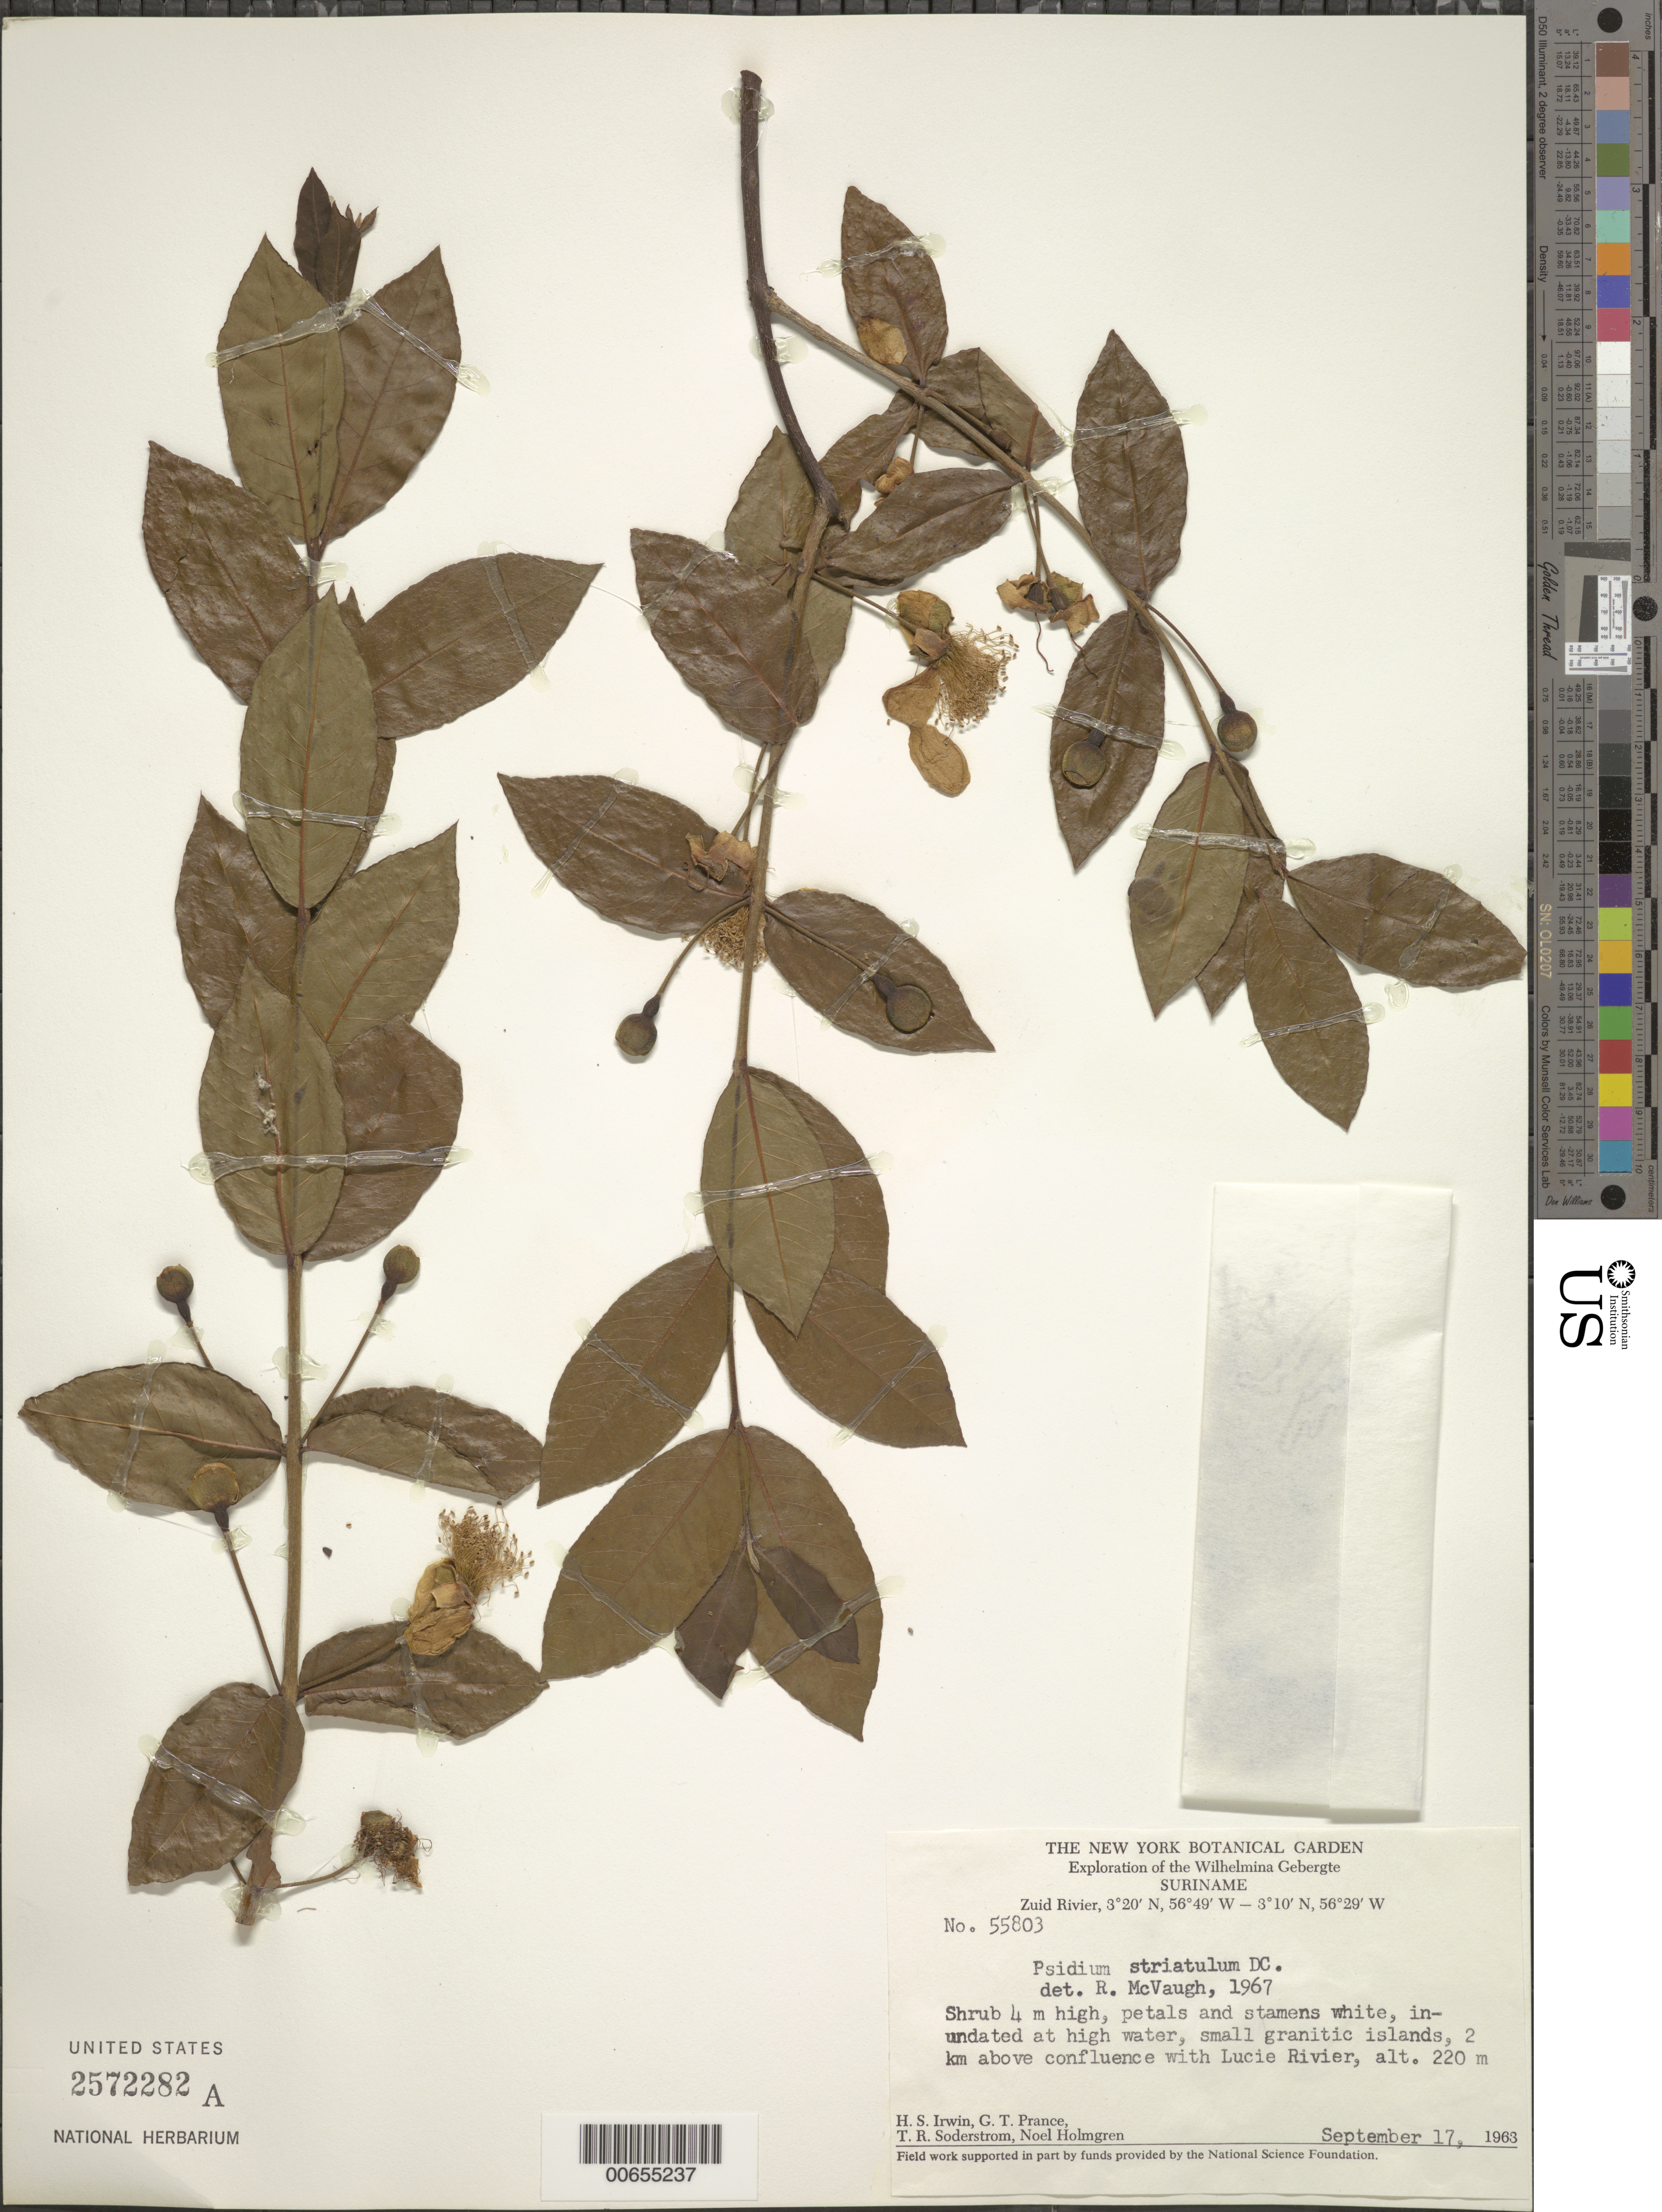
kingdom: Plantae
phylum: Tracheophyta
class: Magnoliopsida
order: Myrtales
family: Myrtaceae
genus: Psidium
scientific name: Psidium striatulum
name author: DC.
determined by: McVaugh, R.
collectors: H. Irwin, G. T. Prance, T. R. Soderstrom & N. H. Holmgren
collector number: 55803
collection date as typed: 17-Sep-63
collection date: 1963-09-17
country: Suriname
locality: Zuid River, 2 km above confluence with Lucie R., Wilhelmina Gebergte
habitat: Small granitic islands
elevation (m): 220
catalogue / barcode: US 2572282A